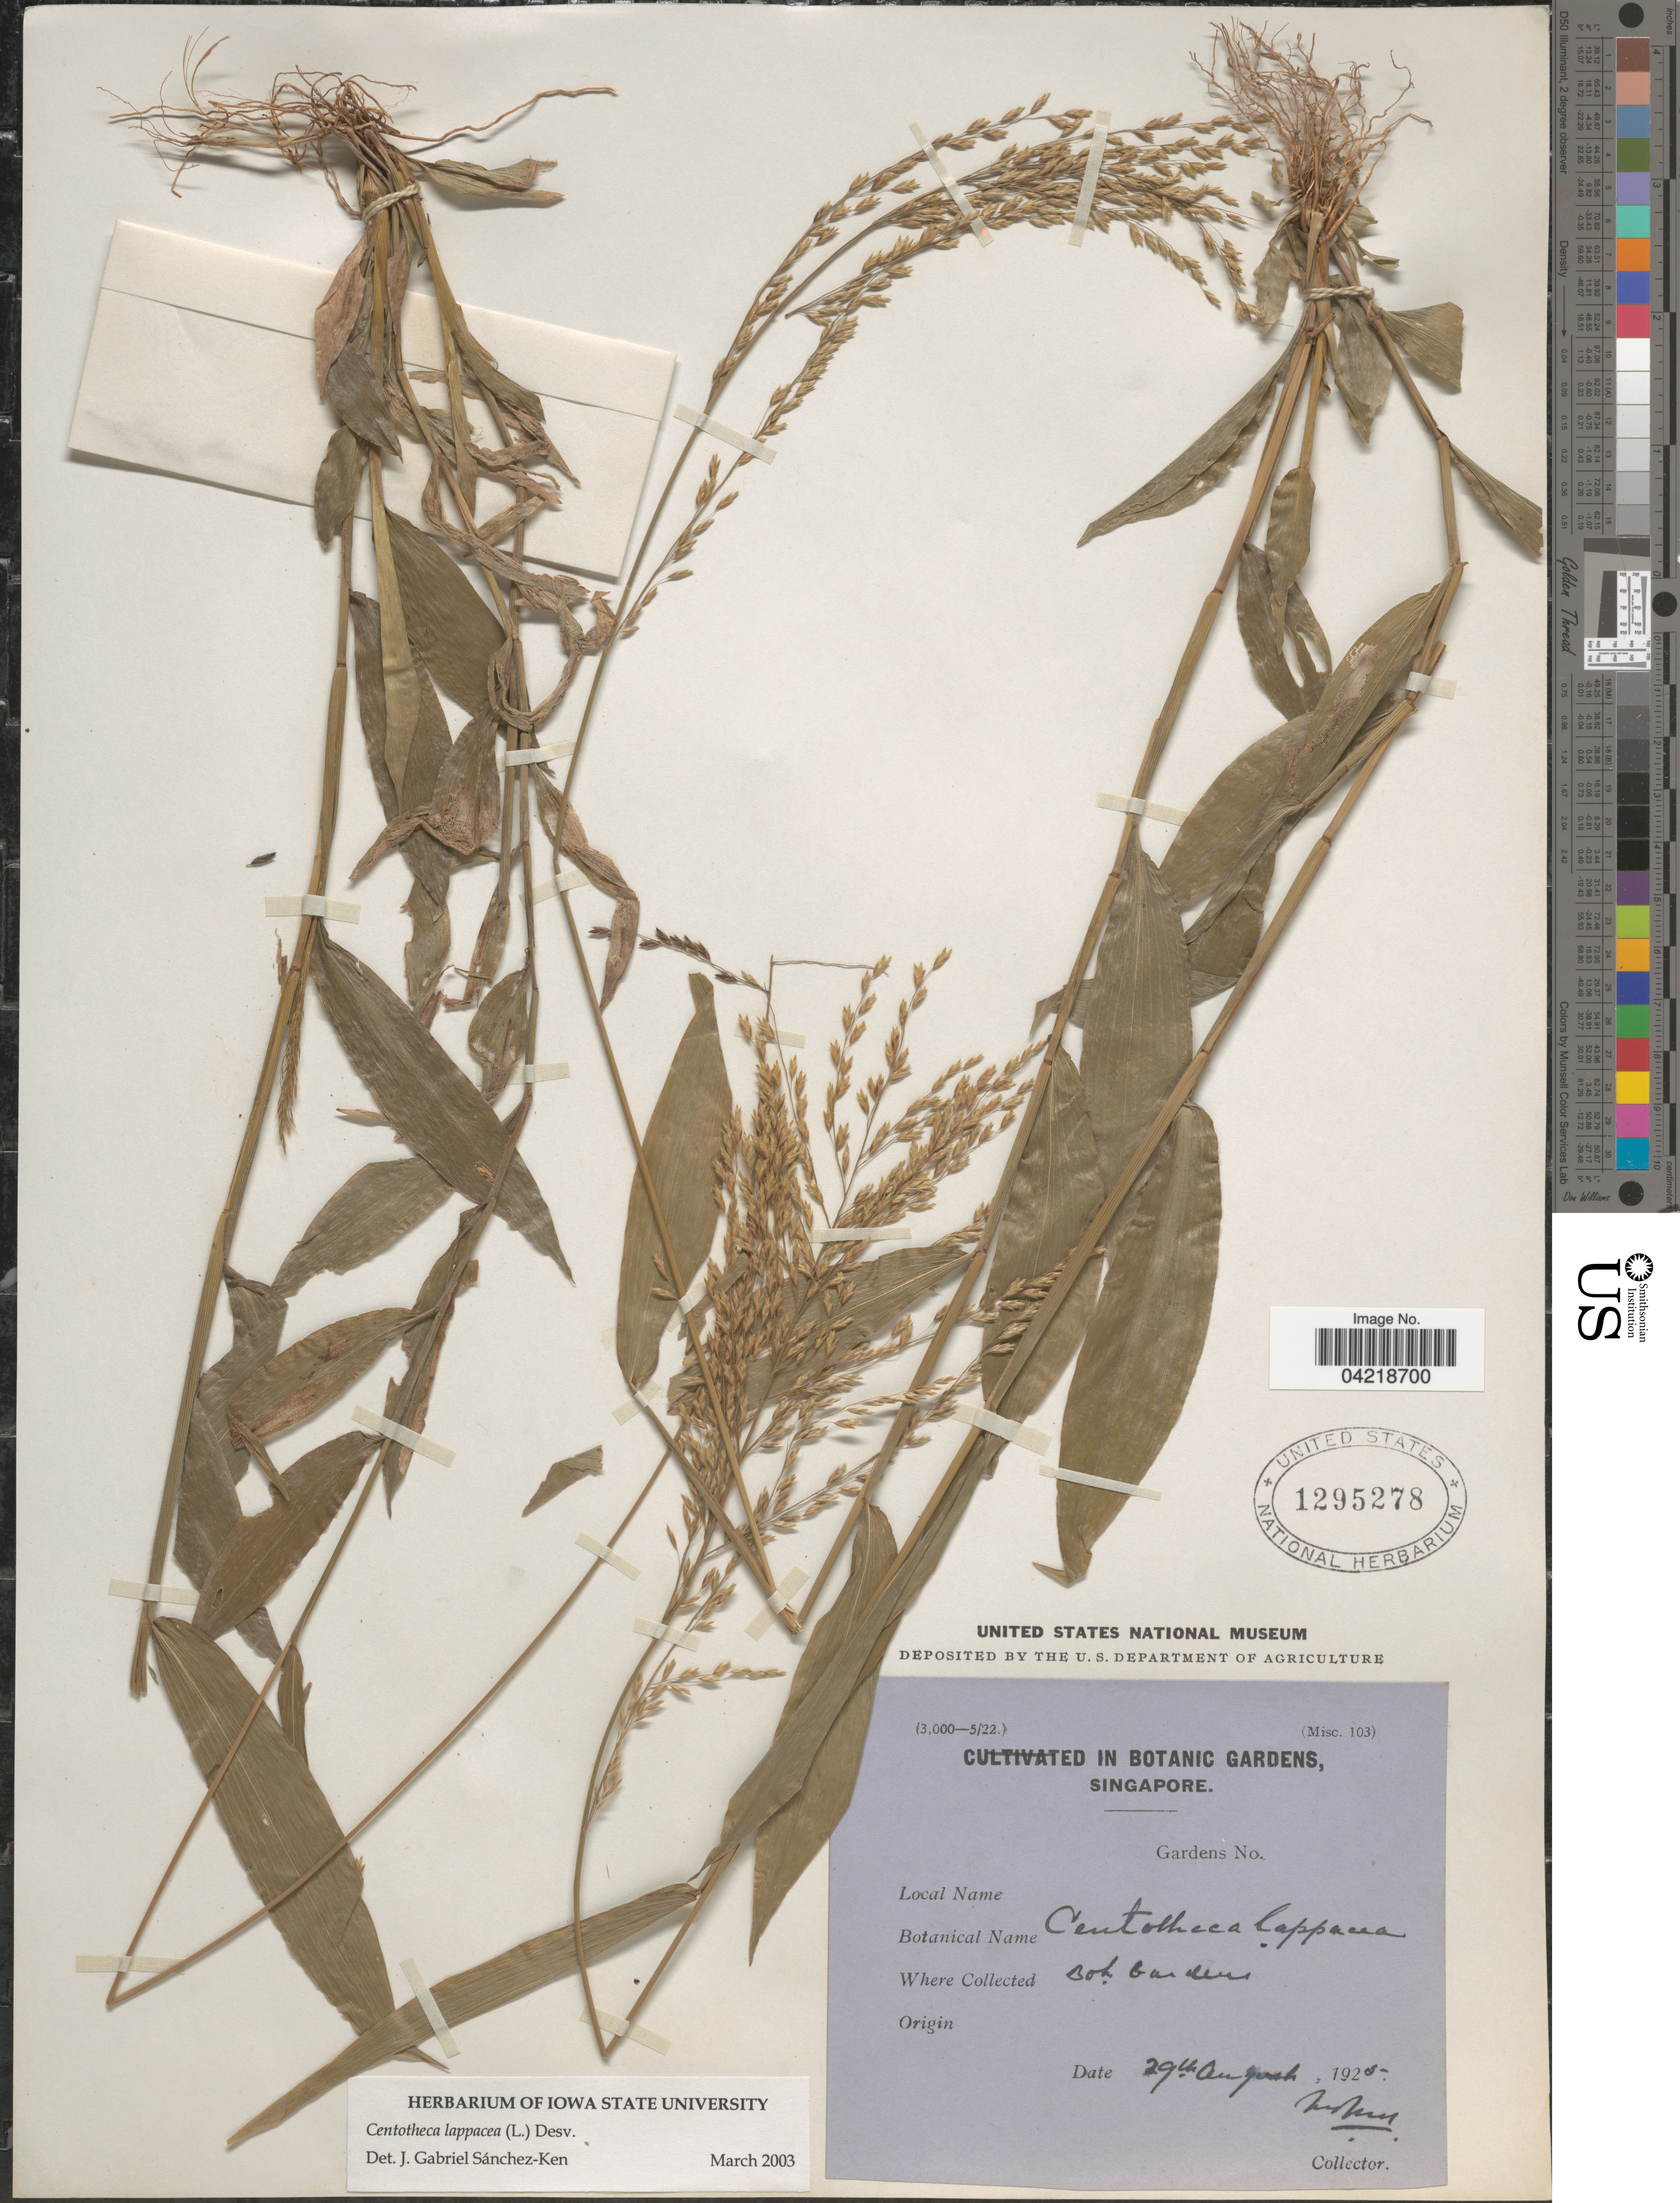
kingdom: Plantae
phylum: Tracheophyta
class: Liliopsida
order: Poales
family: Poaceae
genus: Centotheca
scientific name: Centotheca lappacea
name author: (L.) Desv.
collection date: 1925-08-29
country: Singapore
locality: Bot. Gardens.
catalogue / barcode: US 1295278